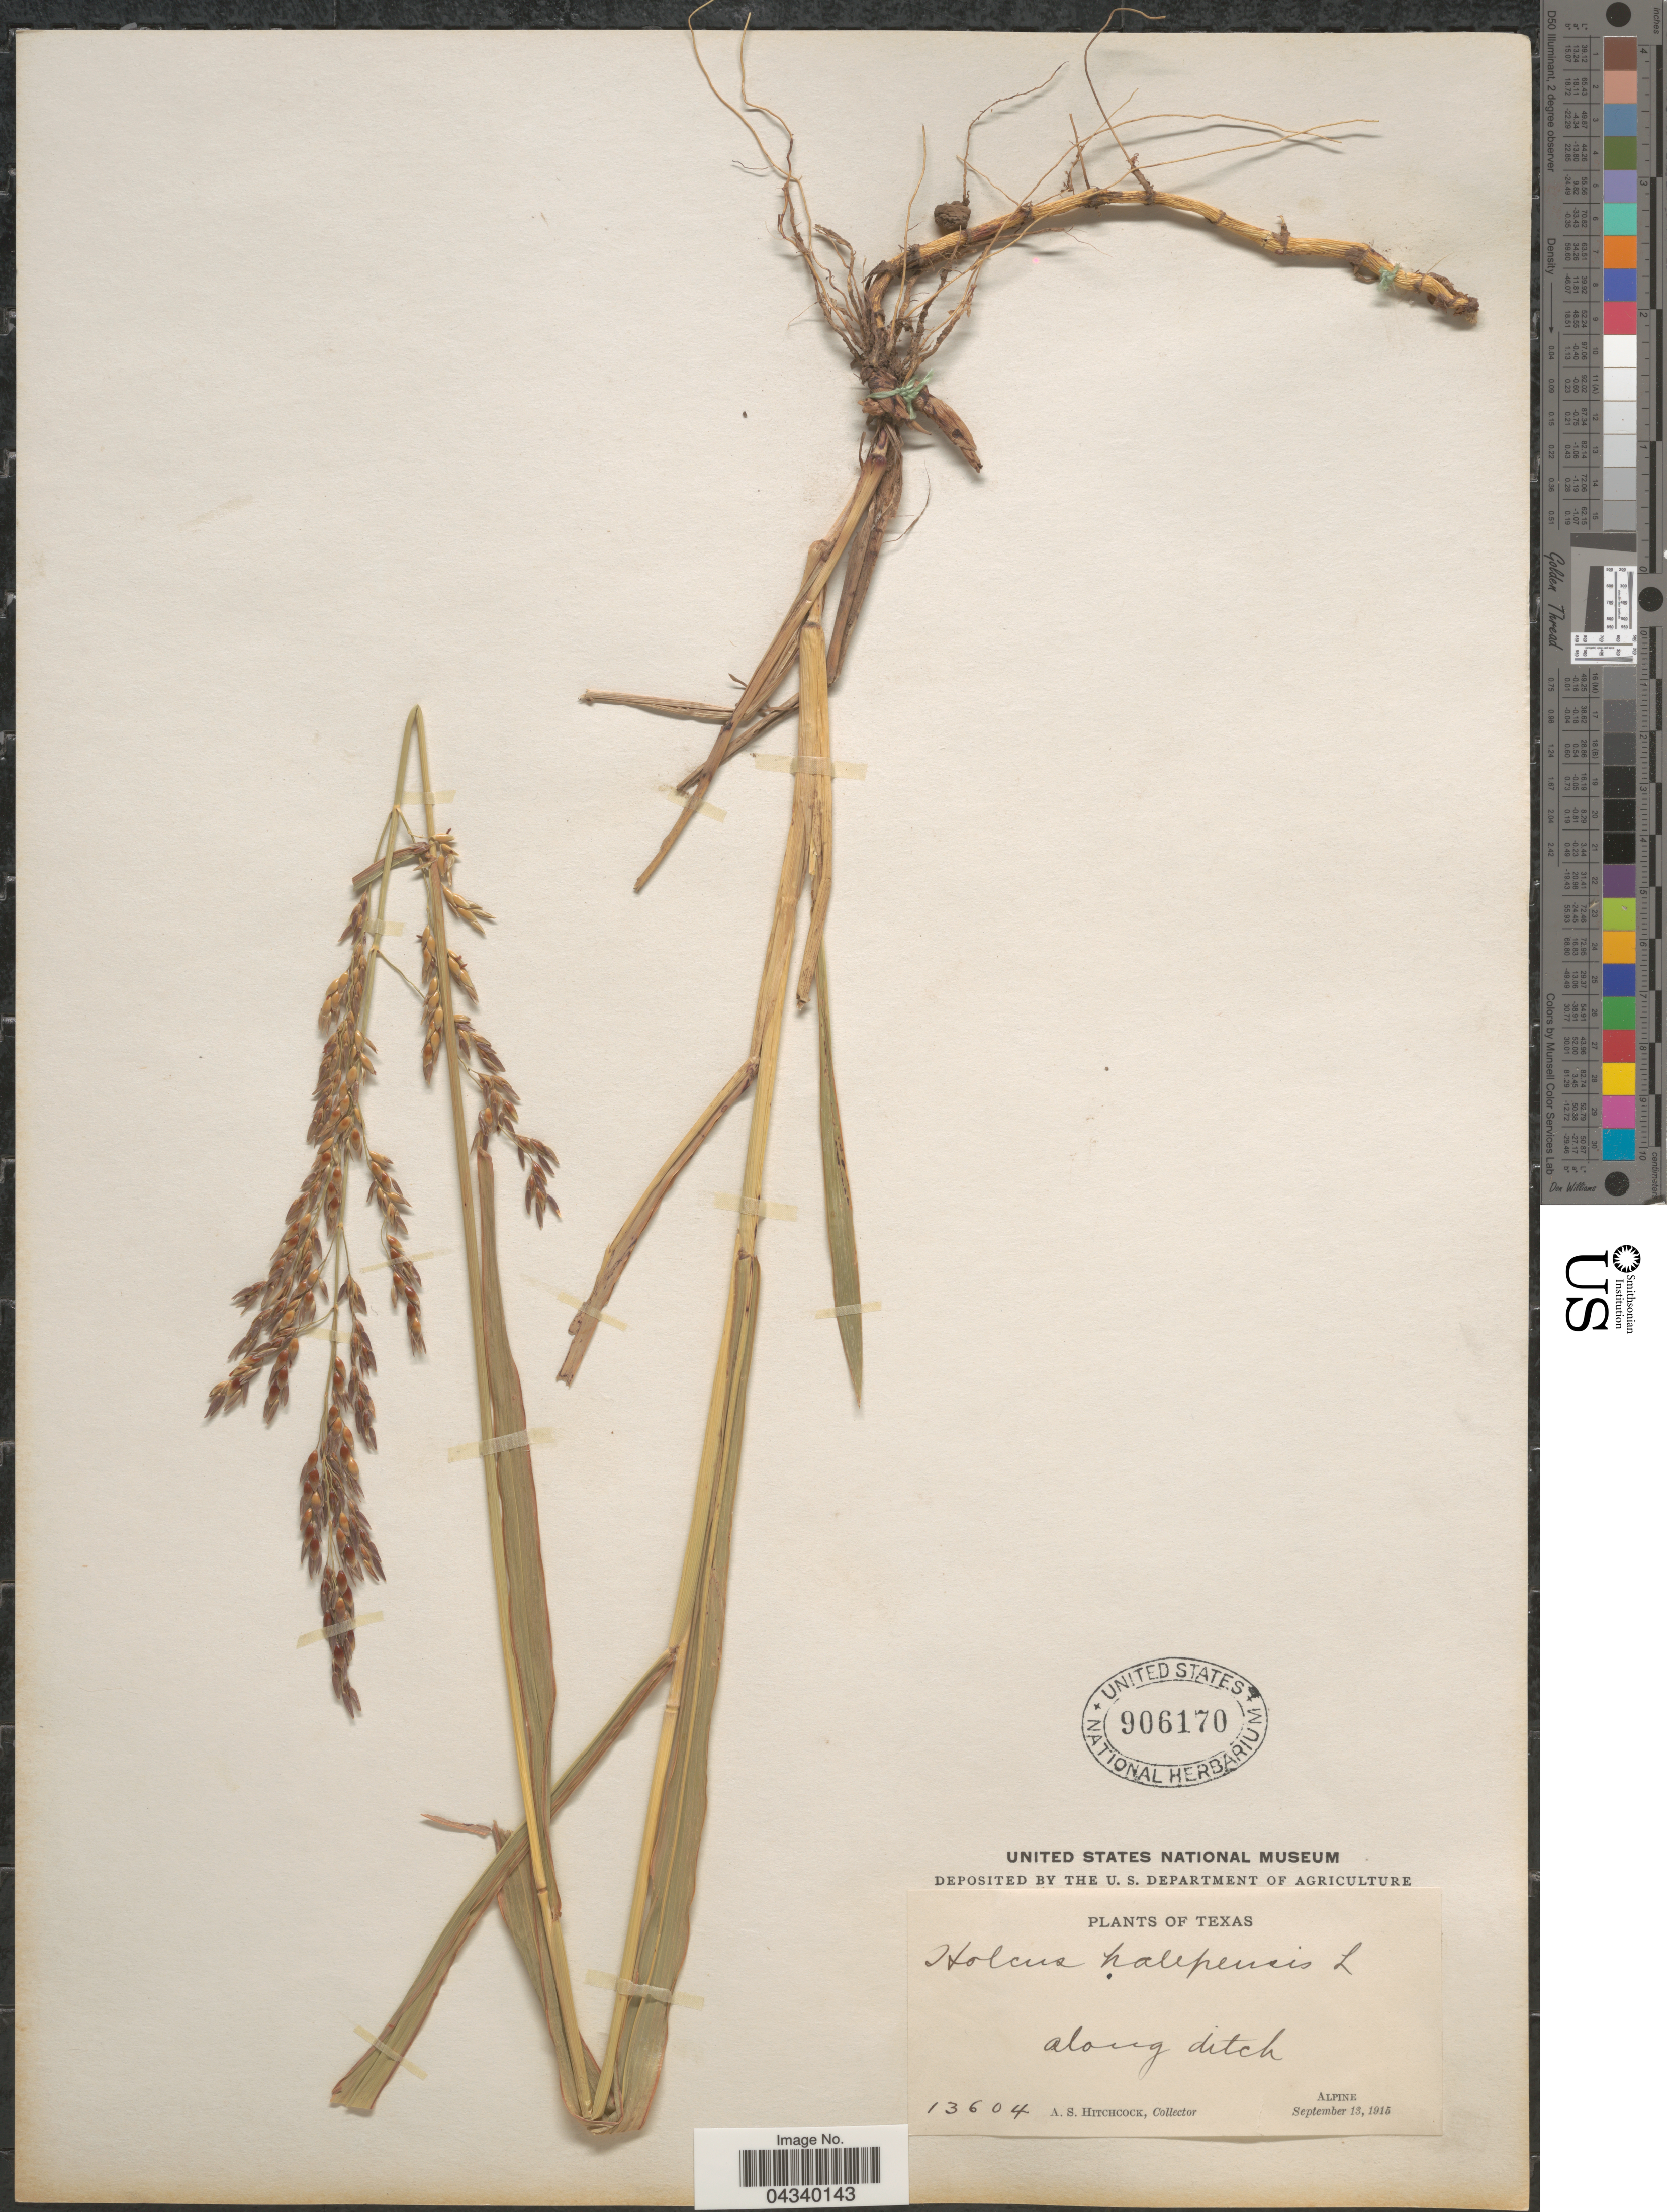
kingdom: Plantae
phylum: Tracheophyta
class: Liliopsida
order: Poales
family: Poaceae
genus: Sorghum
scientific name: Sorghum halepense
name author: (L.) Pers.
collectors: A. S. Hitchcock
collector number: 13604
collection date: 1915-09-13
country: United States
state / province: Texas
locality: Along ditch. Alpine.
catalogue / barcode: US 906170